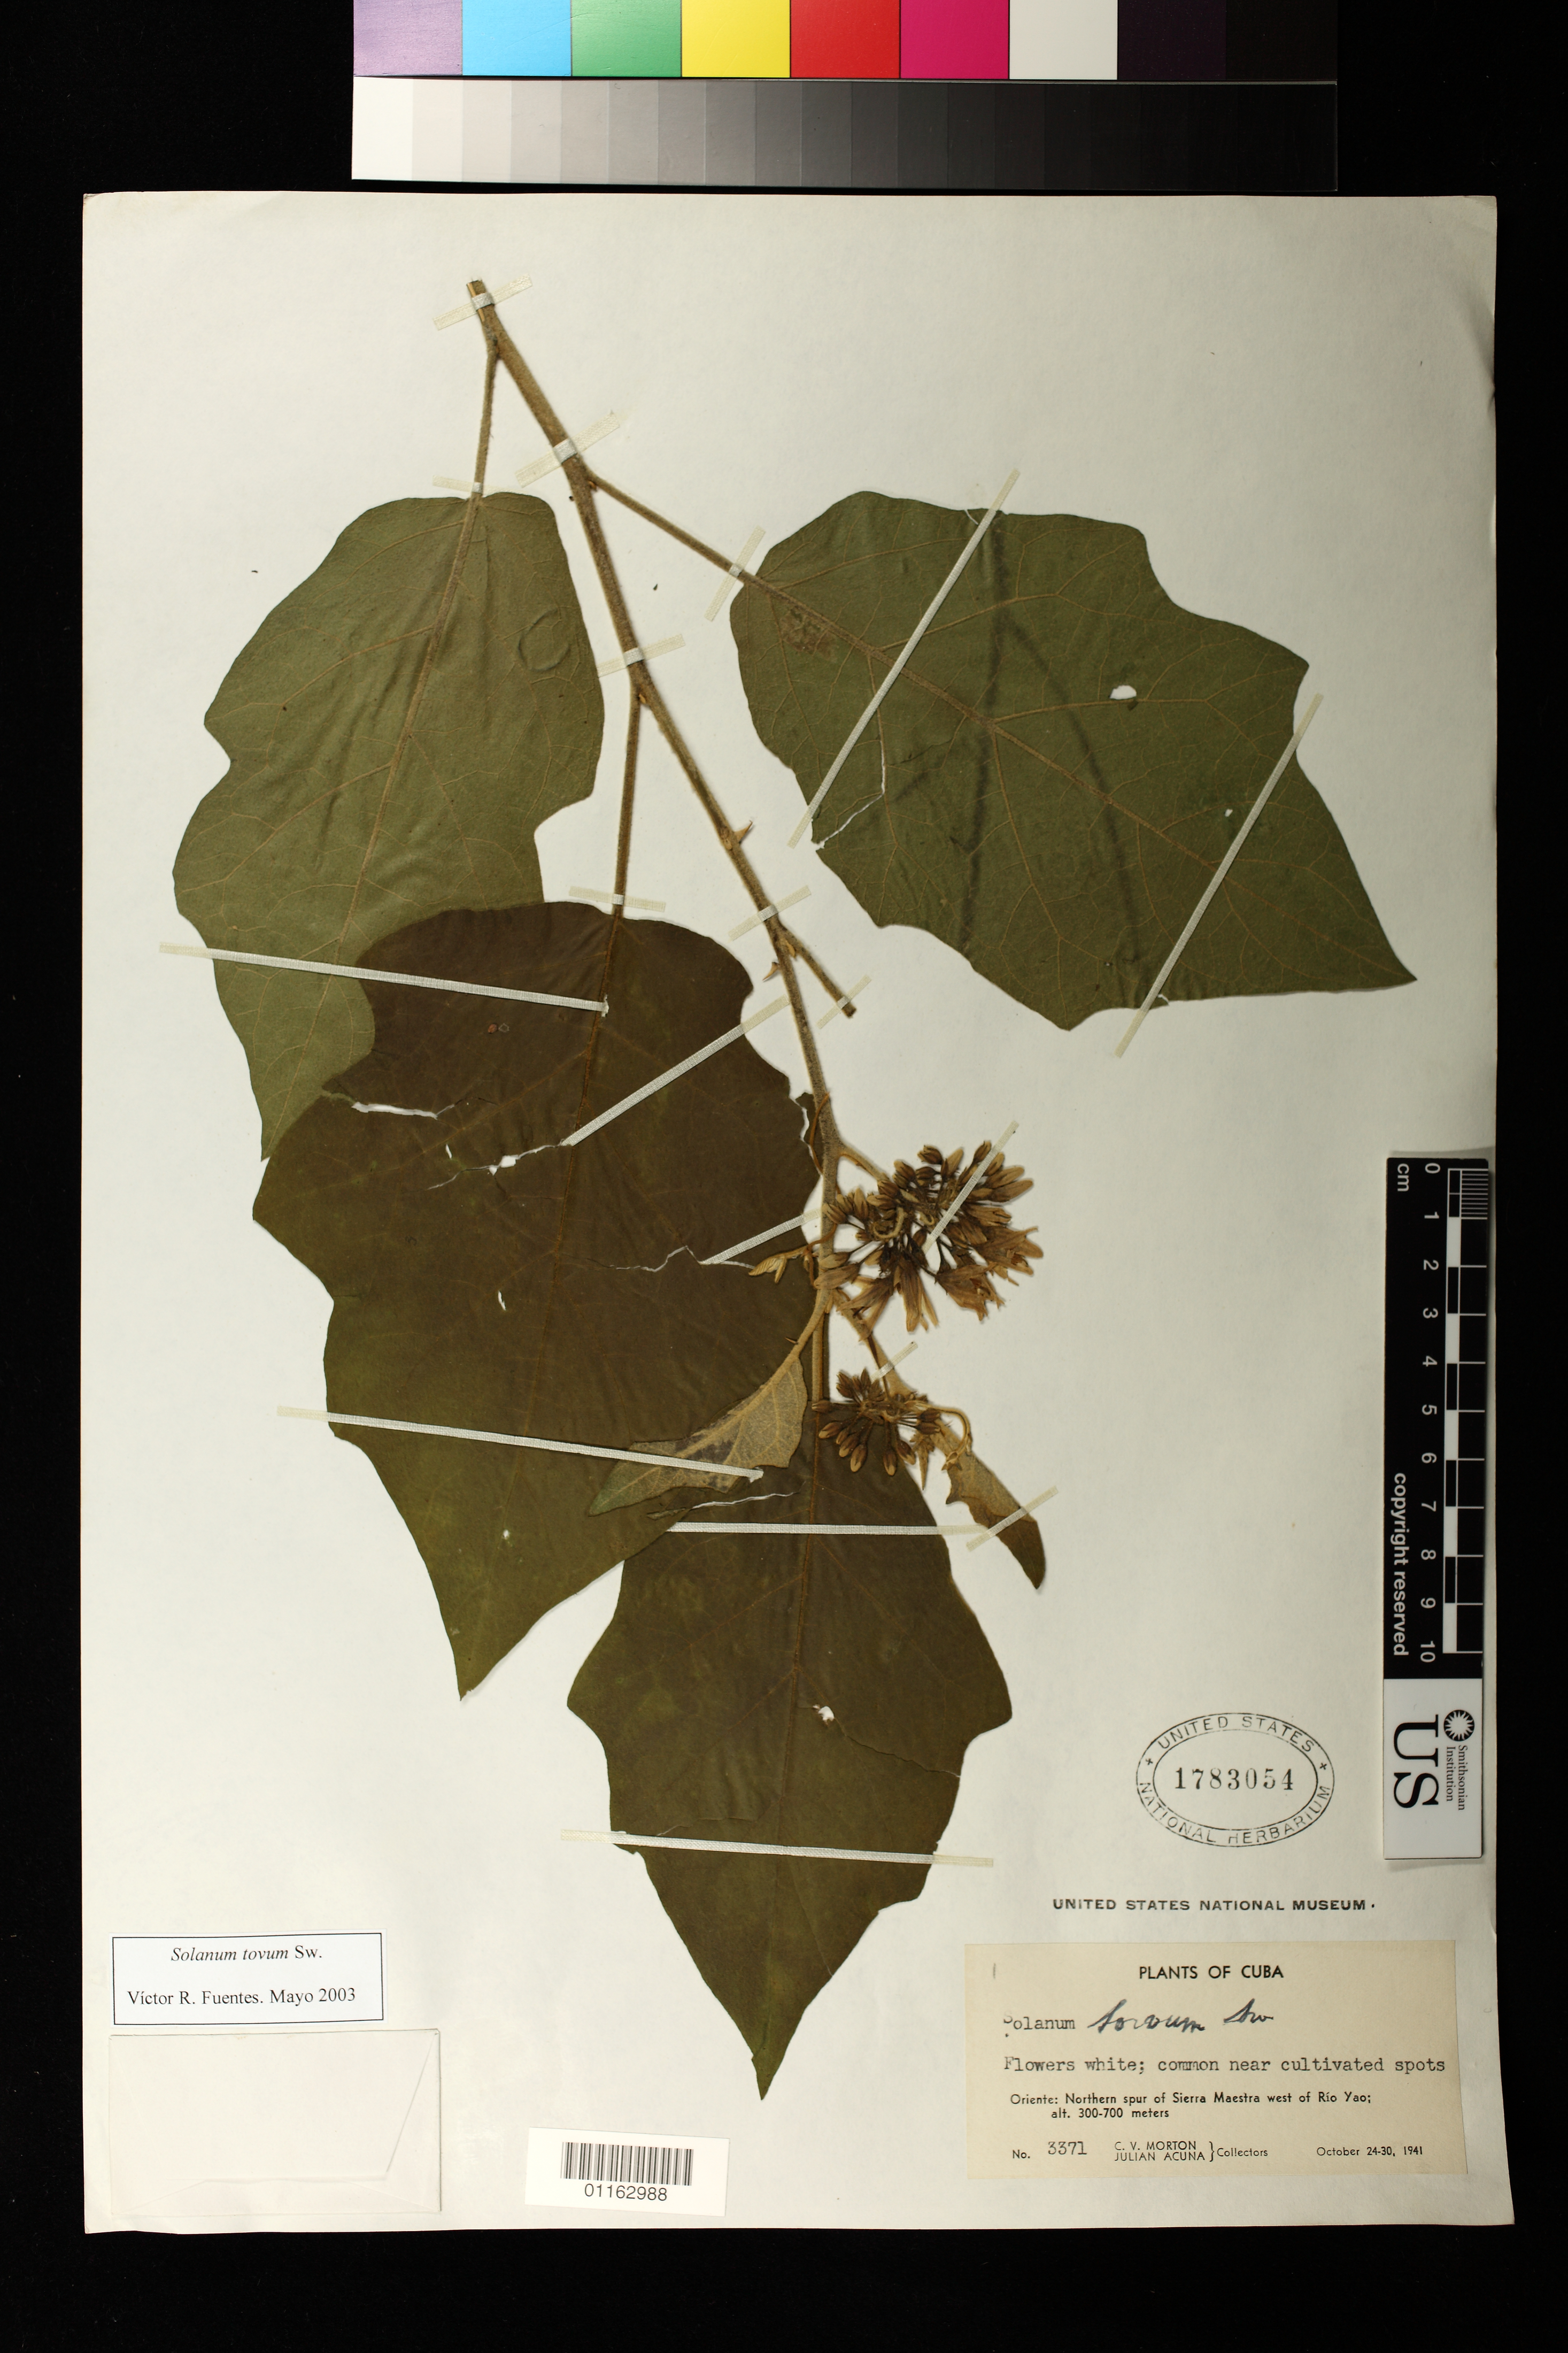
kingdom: Plantae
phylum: Tracheophyta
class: Magnoliopsida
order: Solanales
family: Solanaceae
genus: Solanum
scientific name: Solanum torvum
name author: Sw.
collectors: C. V. Morton & J. Acuña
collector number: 3371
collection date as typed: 24 Oct 1941 to 30 Oct 1941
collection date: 1941-10-24/1941-10-30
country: Cuba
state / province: Oriente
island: Cuba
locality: N spur of Sierra Maestra W of Rio Yao.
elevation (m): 300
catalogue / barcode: US 1783054